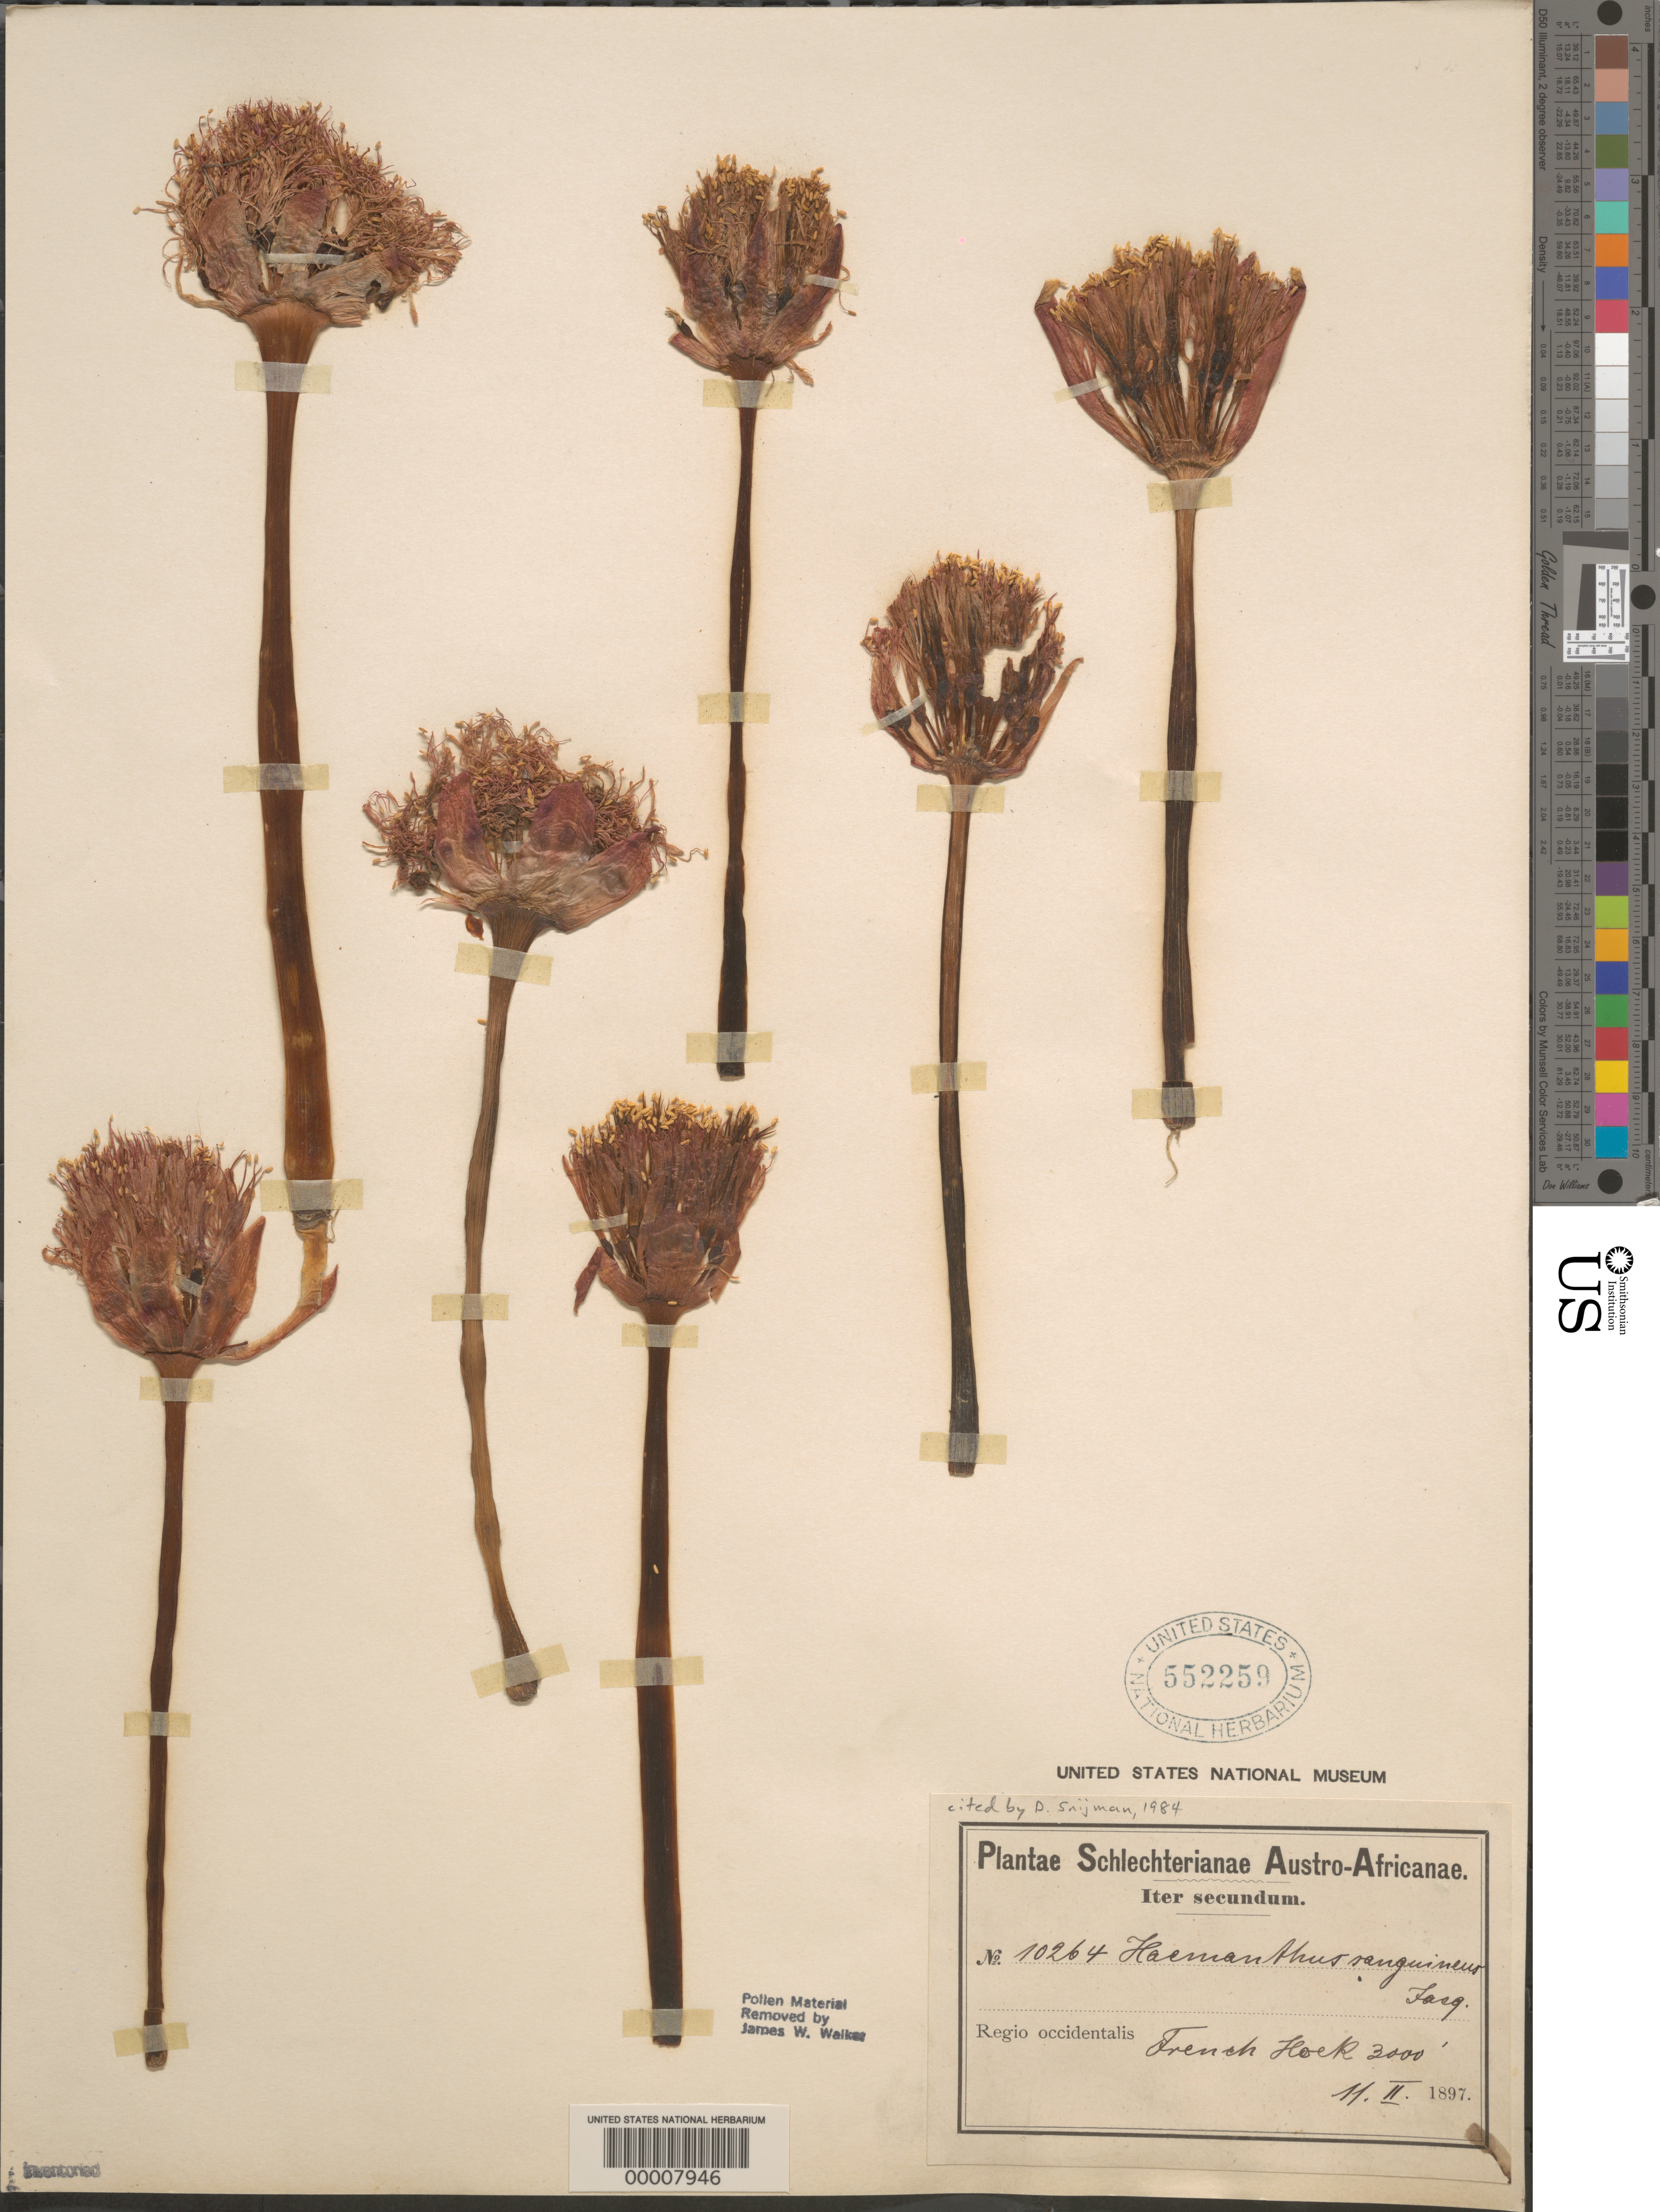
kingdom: Plantae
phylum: Tracheophyta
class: Liliopsida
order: Asparagales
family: Amaryllidaceae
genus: Haemanthus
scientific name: Haemanthus sanguineus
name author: Jacq.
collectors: Schlechter, --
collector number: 10264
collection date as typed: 11 Feb 1897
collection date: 1897-02-11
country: South Africa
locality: French hoek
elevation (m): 914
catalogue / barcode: US 552259